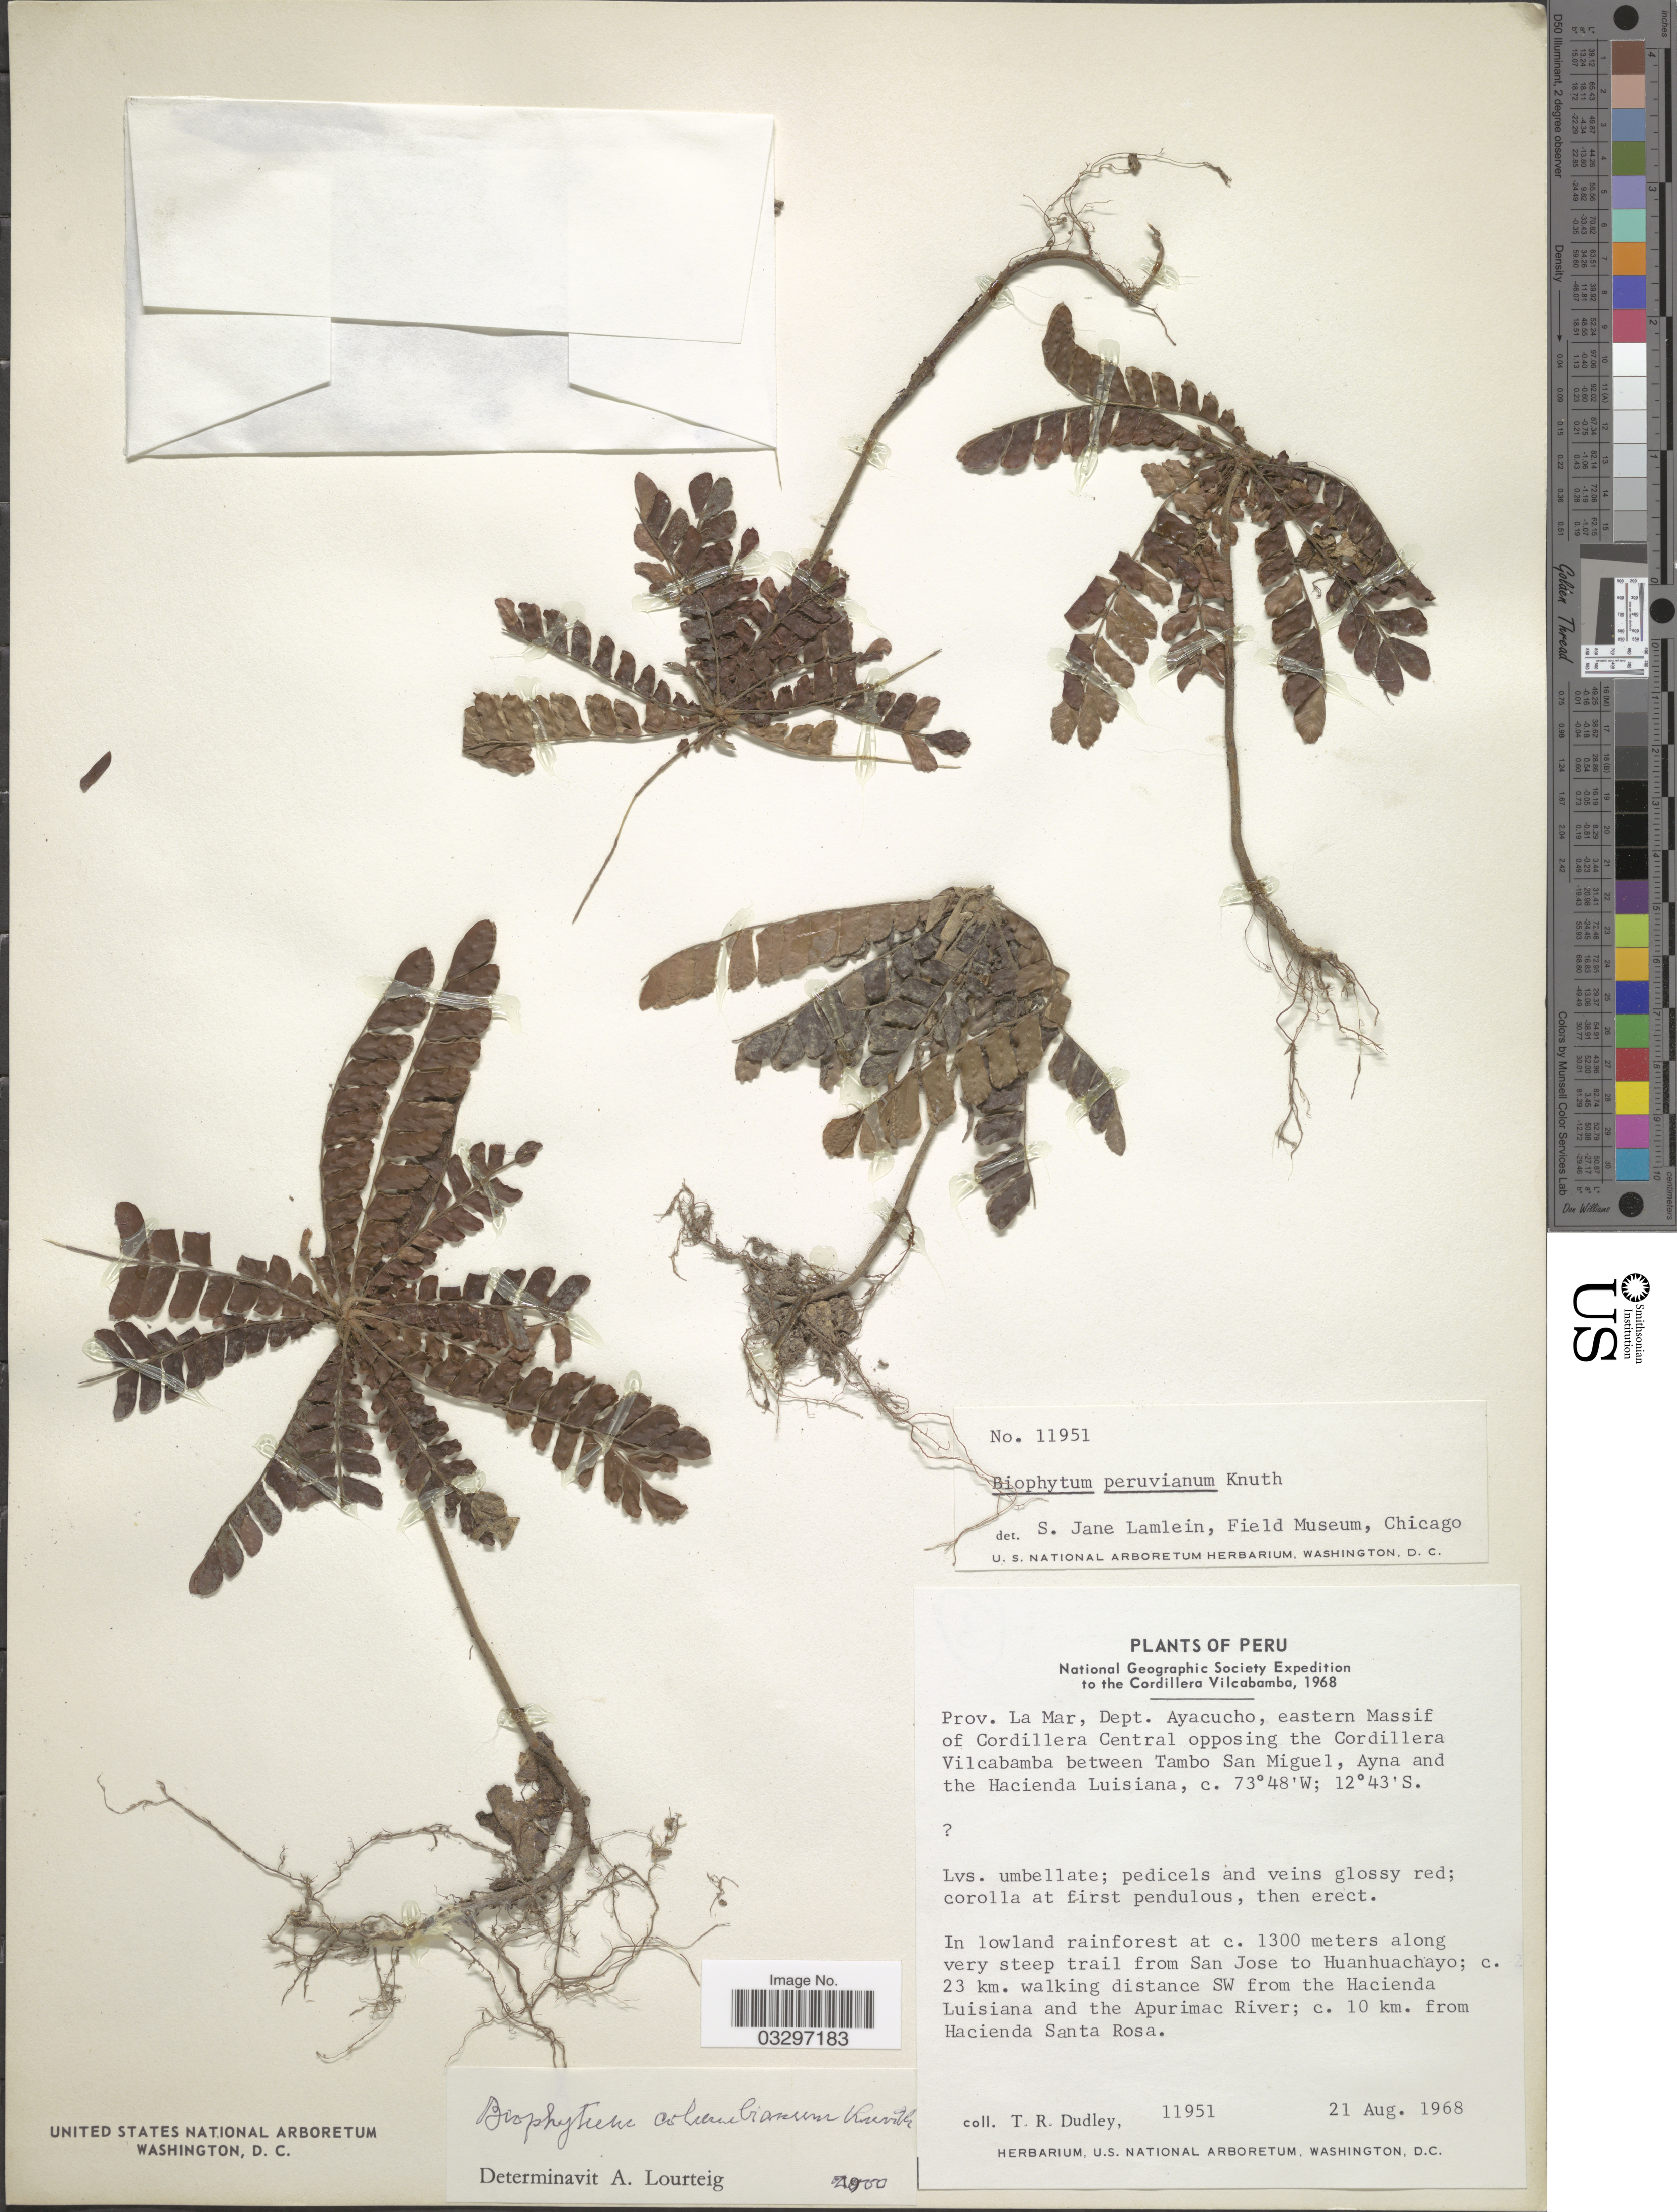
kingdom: Plantae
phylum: Tracheophyta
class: Magnoliopsida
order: Oxalidales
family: Oxalidaceae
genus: Biophytum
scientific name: Biophytum columbianum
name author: Knuth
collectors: T. R. Dudley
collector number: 11951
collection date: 1968-08-21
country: Peru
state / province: Ayacucho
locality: Cordillera Vilcabamba, Prov. La Mar, Dept. Ayacucho, eastern Massif of Cordillera Central opposing the Cordillera Vilcabamba between Tambo San Miguel, Ayna and the Hacienda Luisiana, In lowland rainforest at c. 1300 meters along very steep trail from San Jose to Huanhuachayo; c. 23 km. walking distance SW from the Hacienda Luisiana and the Apurimac River; c. 10 km. from Hacienda Santa Rosa.